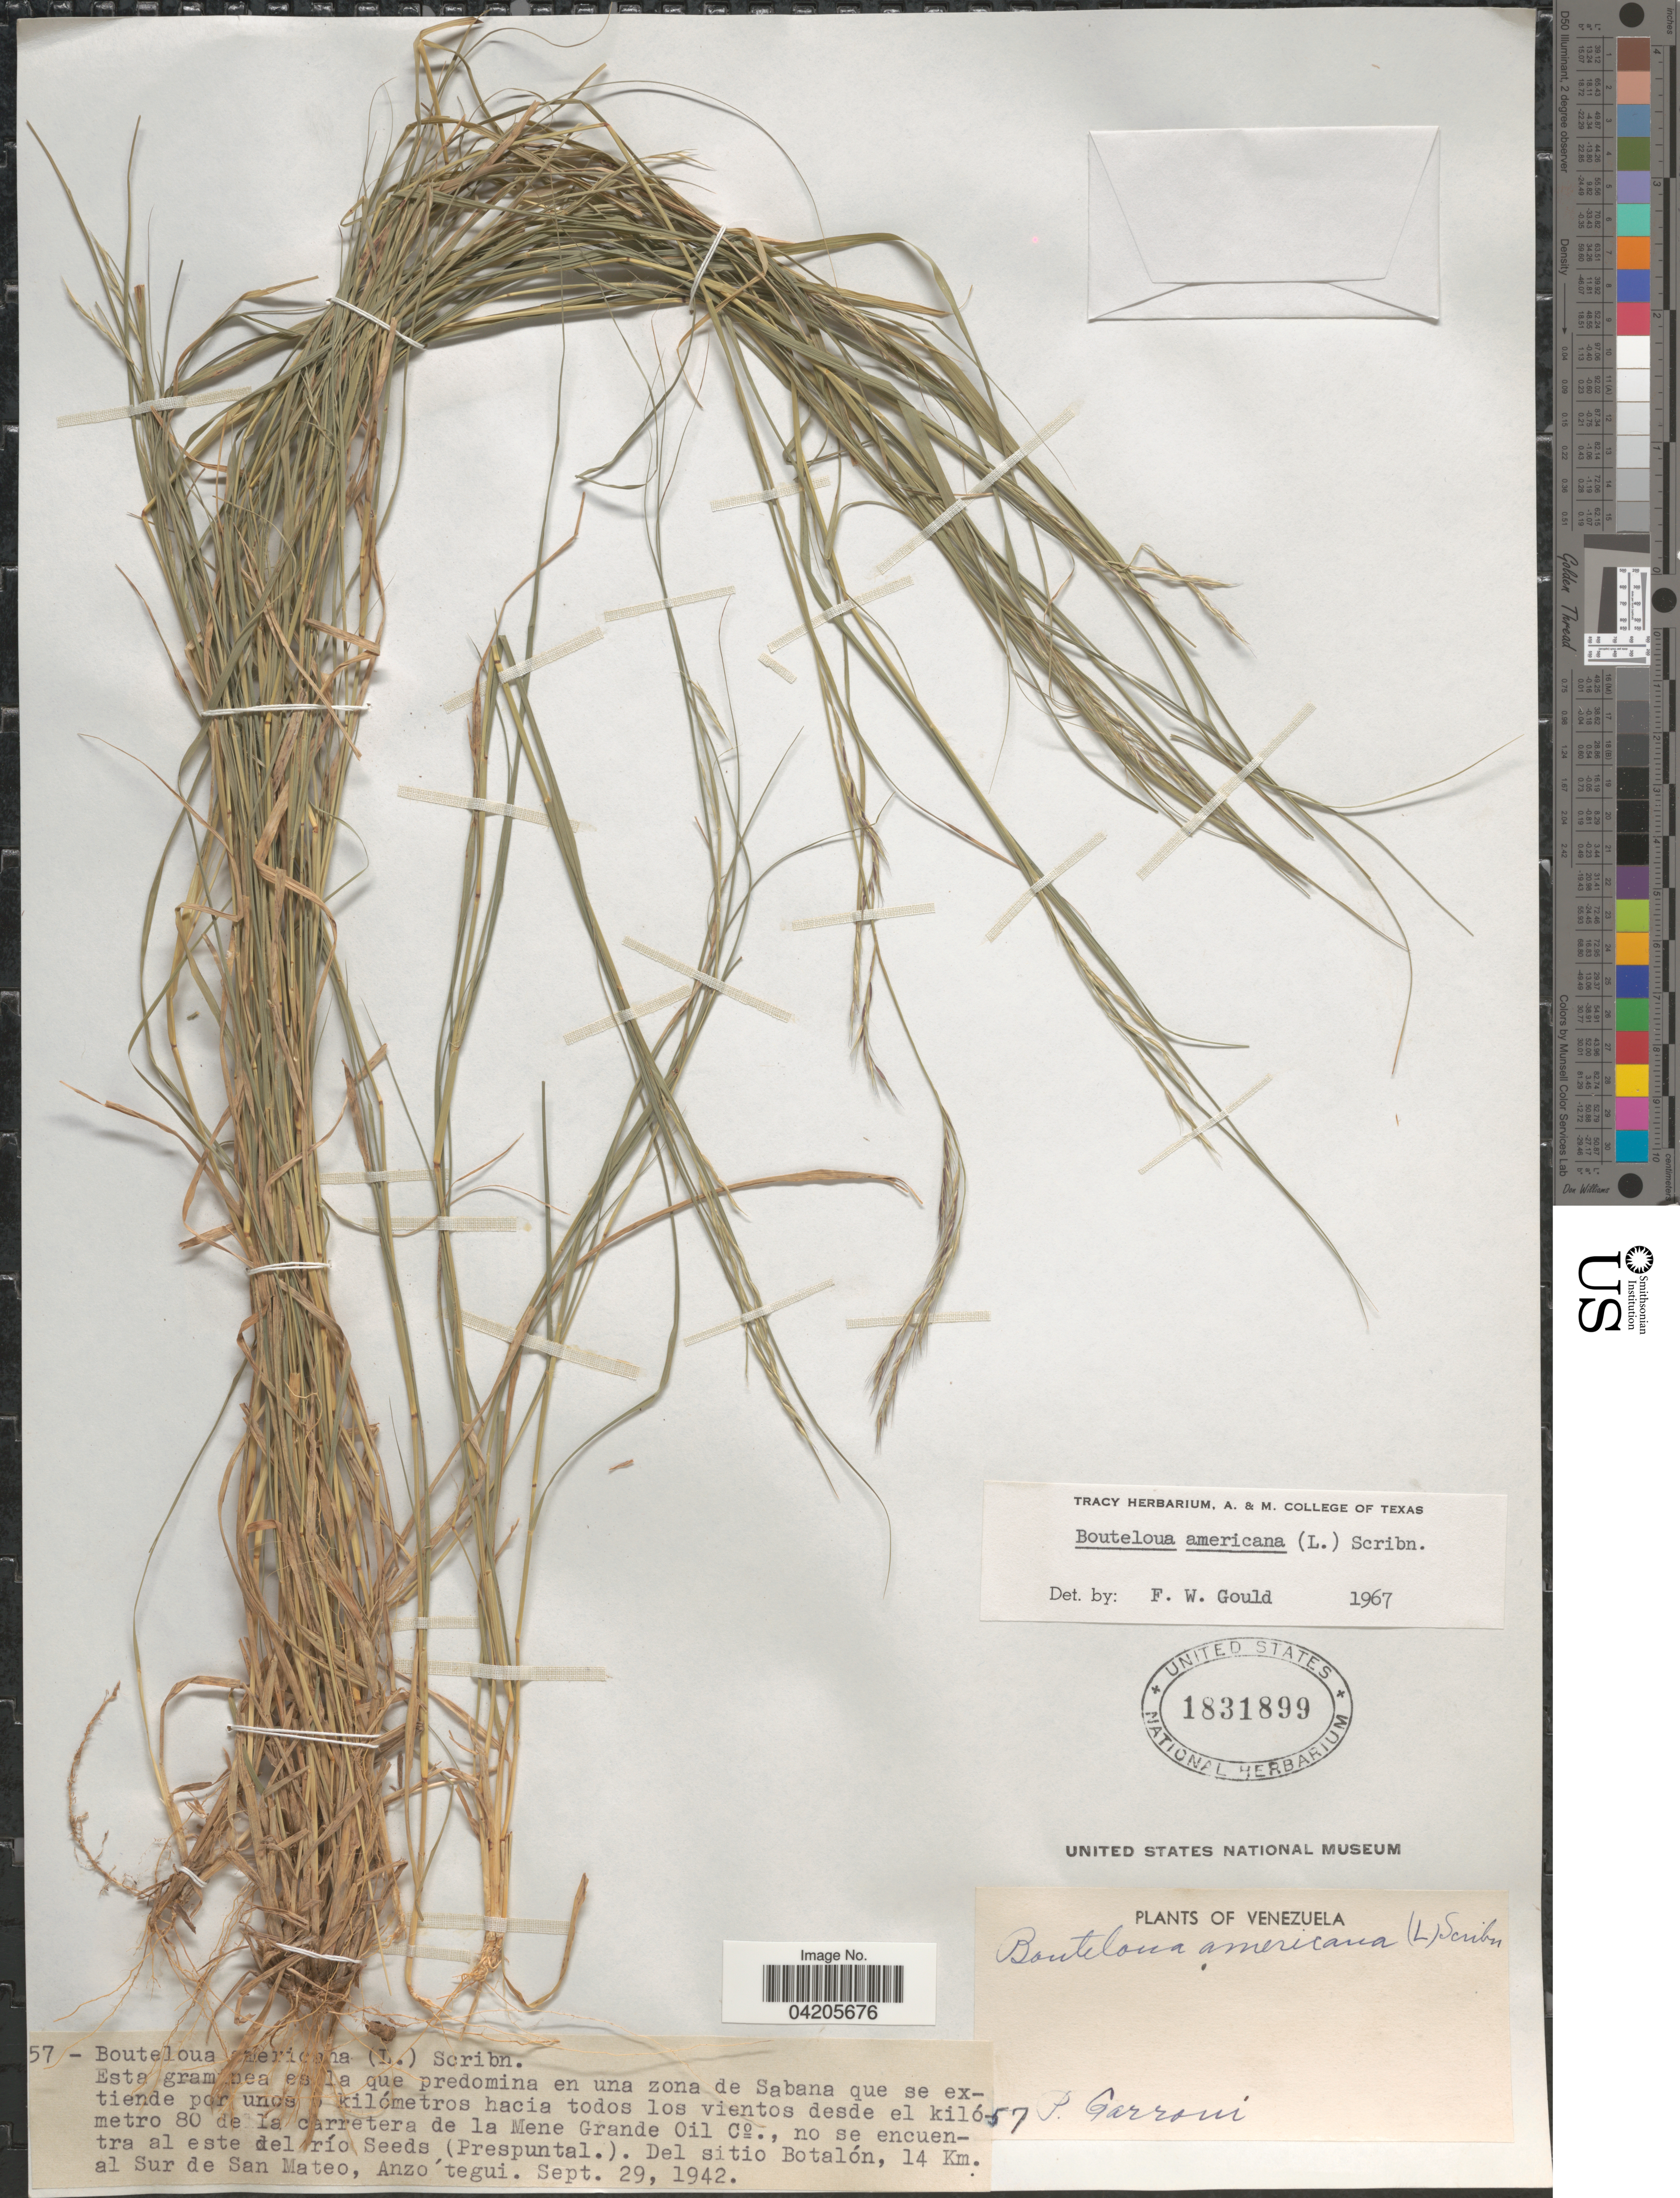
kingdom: Plantae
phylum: Tracheophyta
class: Liliopsida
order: Poales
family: Poaceae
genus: Bouteloua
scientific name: Bouteloua americana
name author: (L.) Scribn.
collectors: P. Garroni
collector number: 57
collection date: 1942-09-29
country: Venezuela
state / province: Anzoategui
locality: Del sitio Botalón, 14 Km. al Sur de San Mateo.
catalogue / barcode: US 1831899